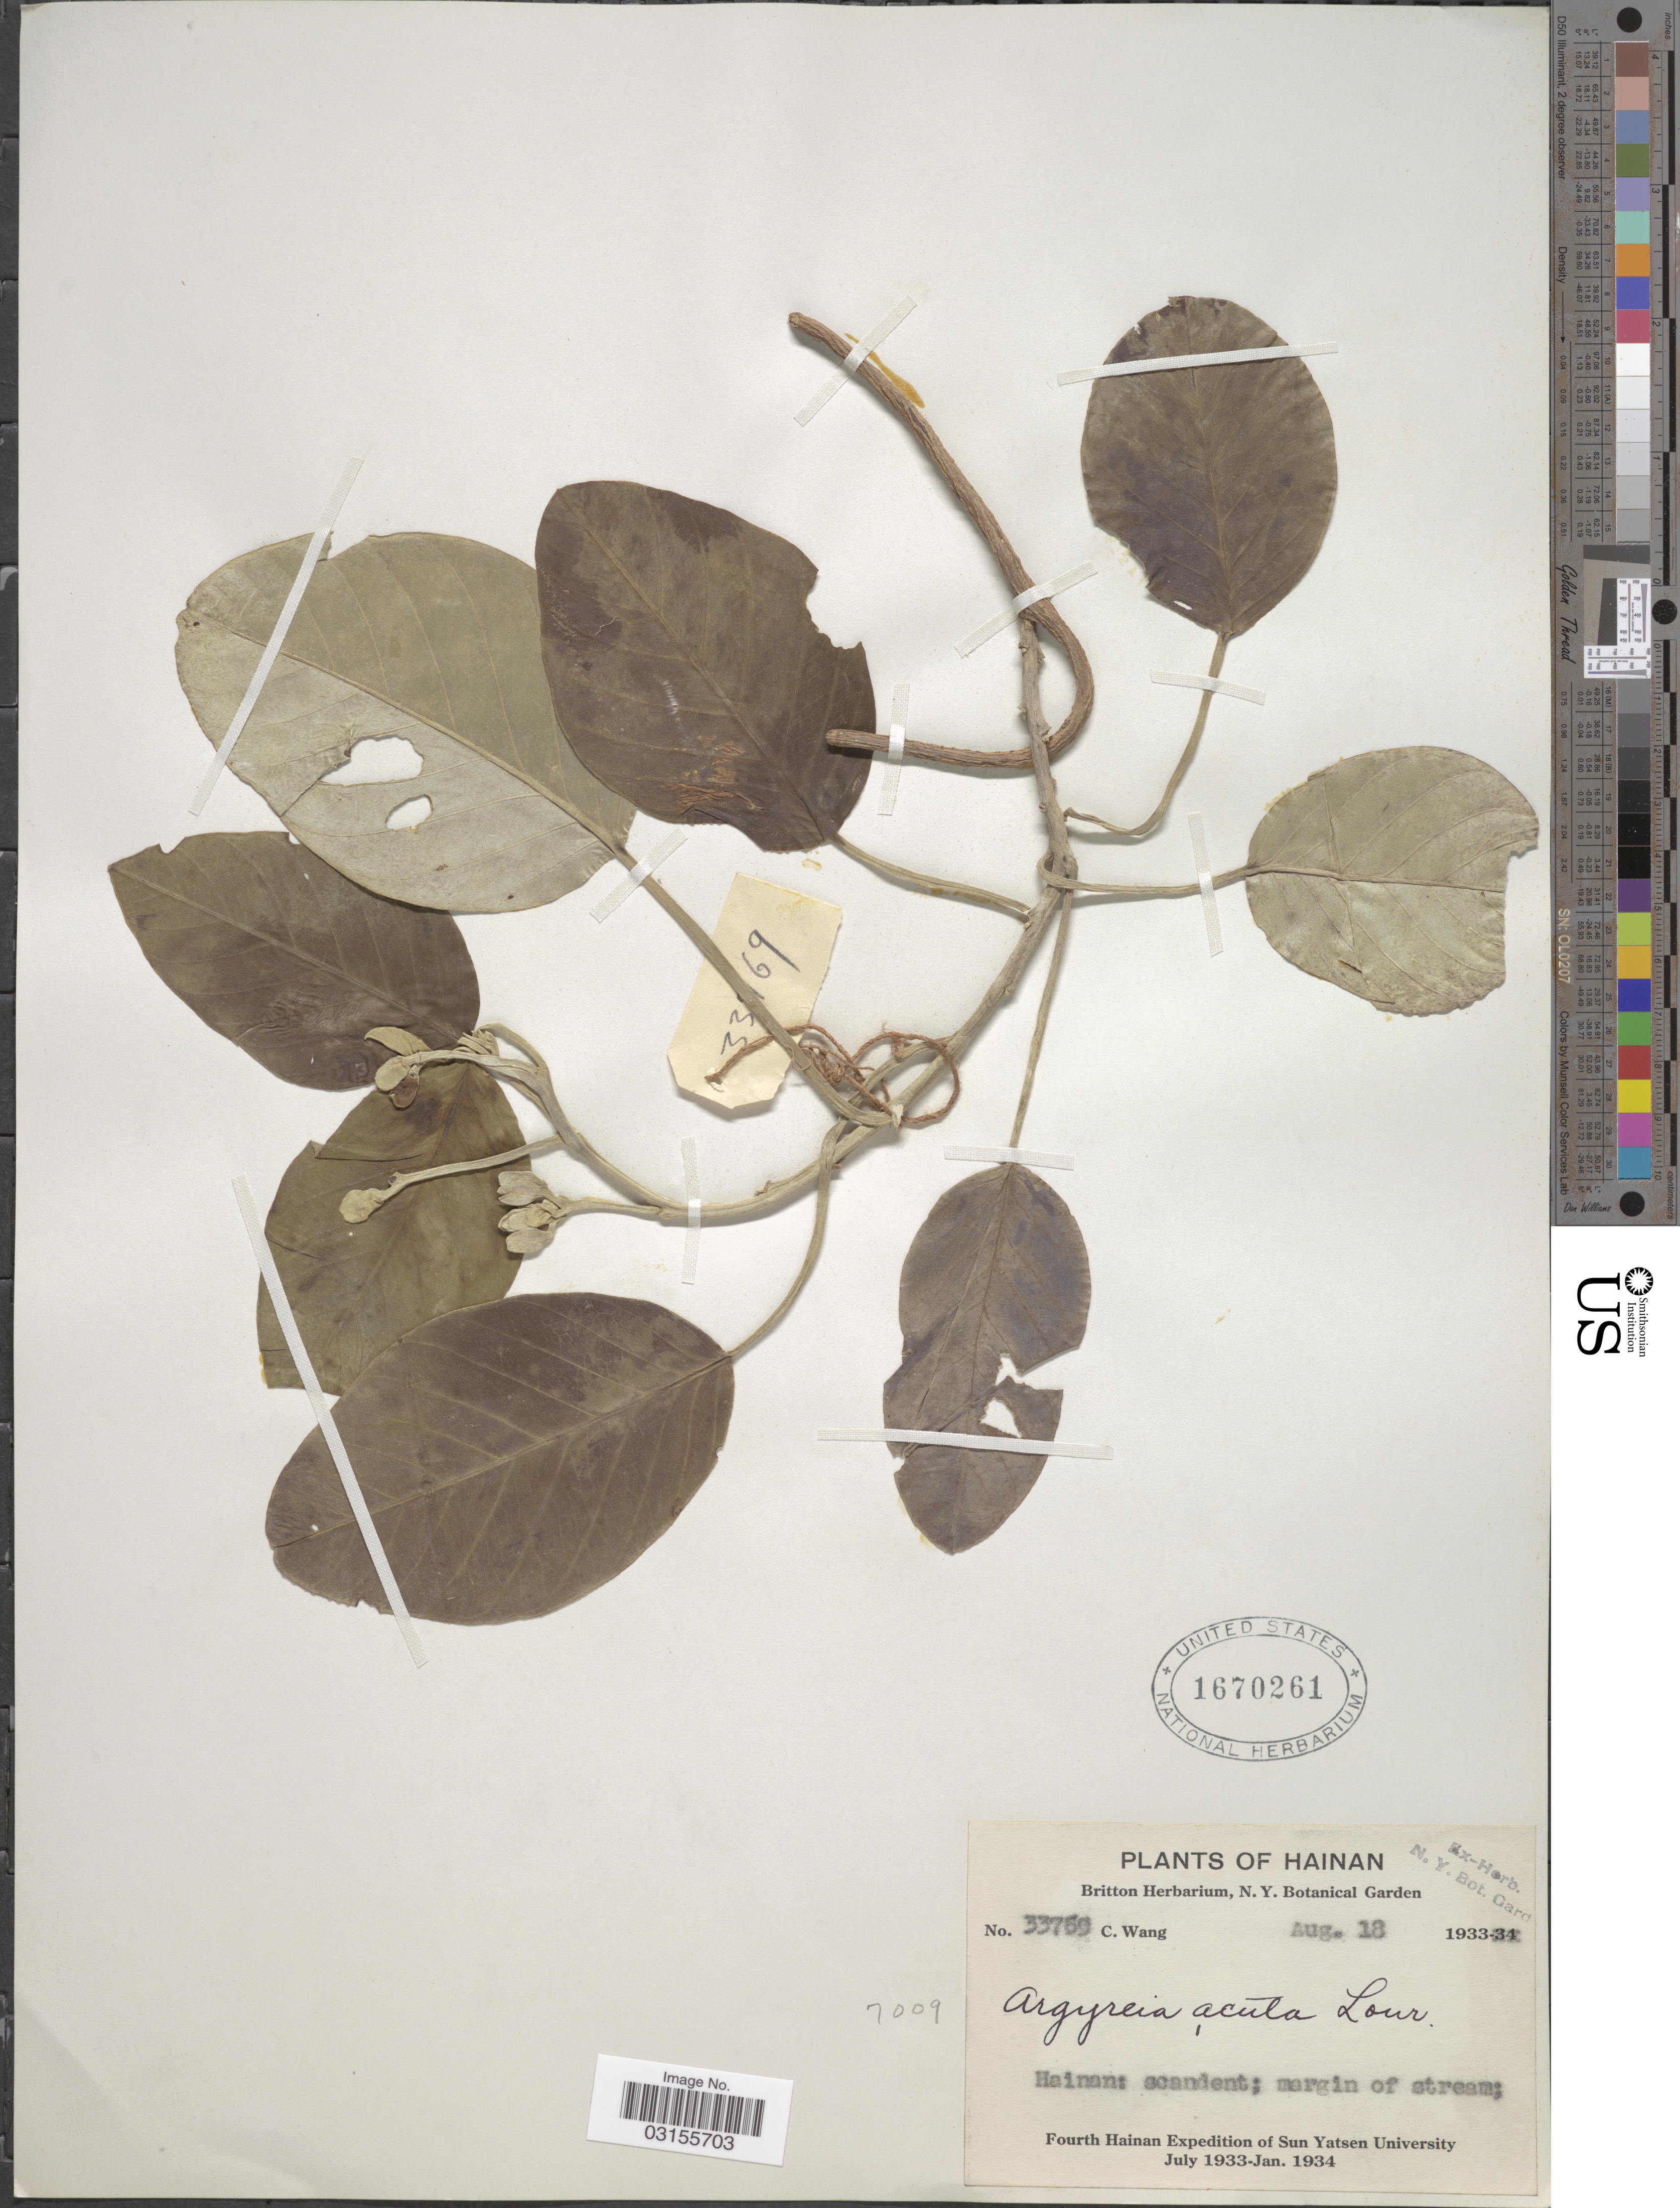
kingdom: Plantae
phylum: Tracheophyta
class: Magnoliopsida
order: Solanales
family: Convolvulaceae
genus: Argyreia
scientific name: Argyreia obtusifolia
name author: Lour.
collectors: C. Wang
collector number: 33769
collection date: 1933-08-18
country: China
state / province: Hainan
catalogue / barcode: US 1670261